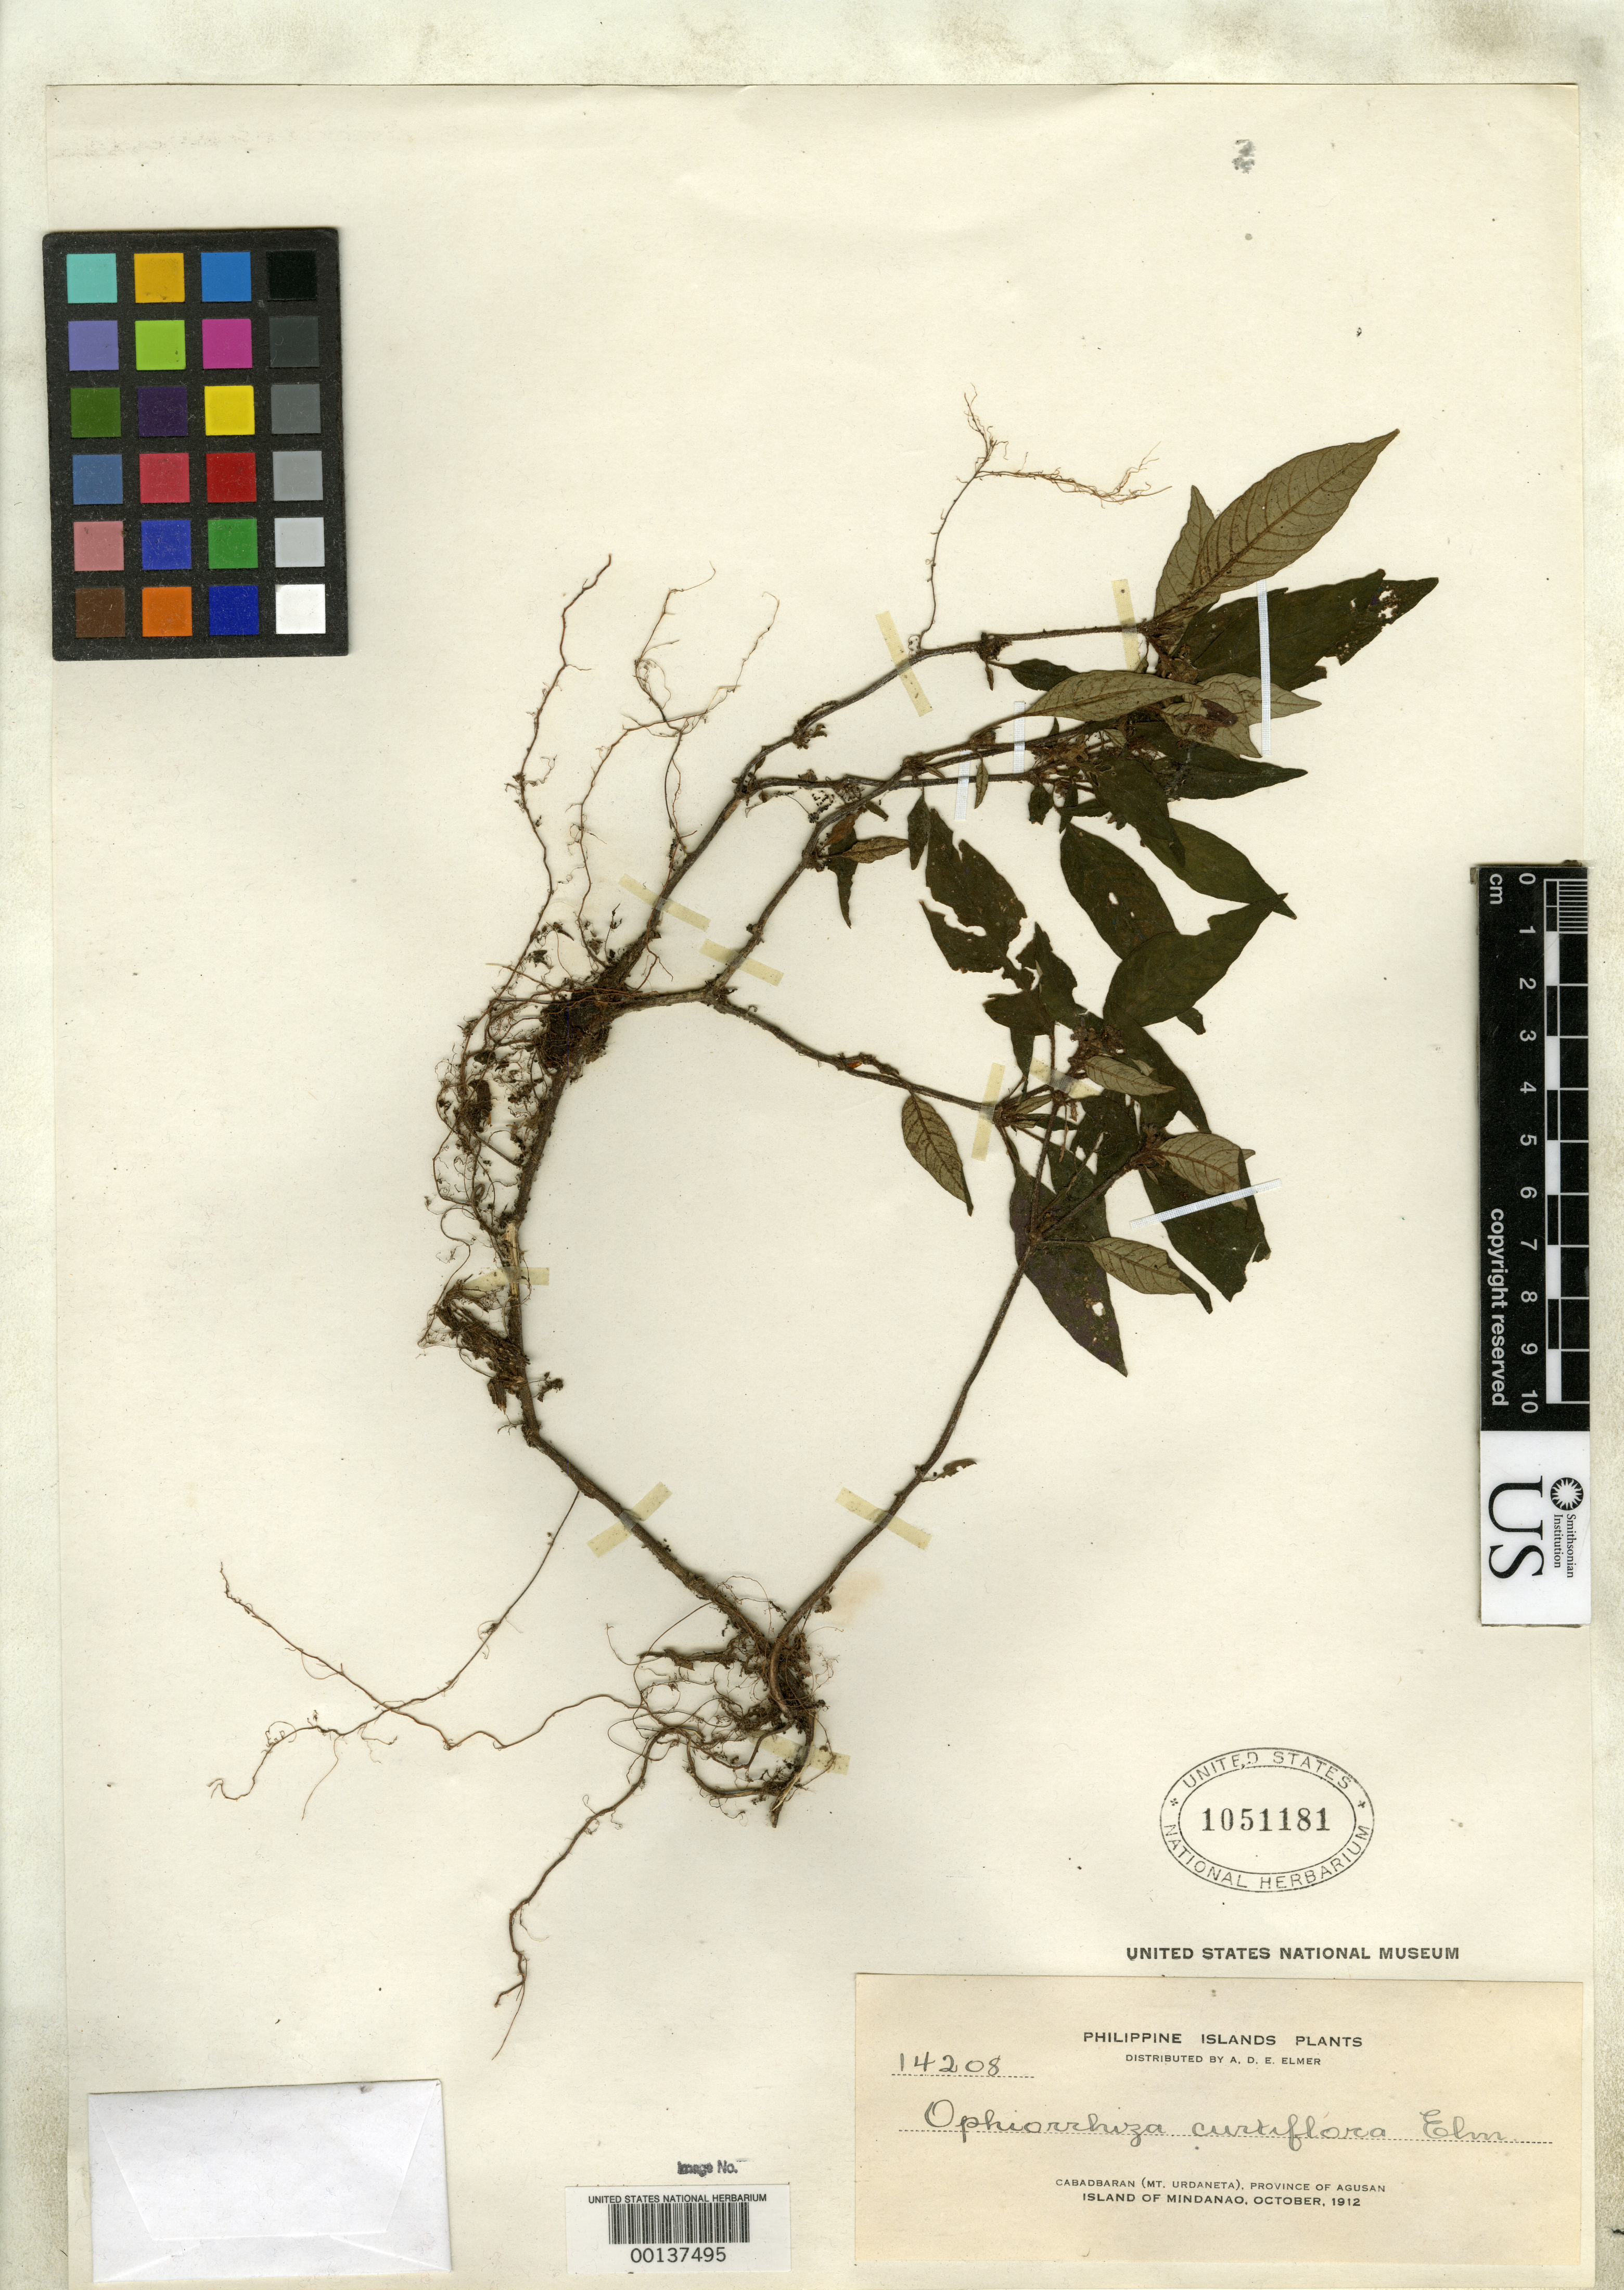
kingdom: Plantae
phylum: Tracheophyta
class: Magnoliopsida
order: Gentianales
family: Rubiaceae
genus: Ophiorrhiza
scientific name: Ophiorrhiza curtiflora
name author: Elmer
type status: Isotype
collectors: A. D. E. Elmer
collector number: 14208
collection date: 1912-10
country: Philippines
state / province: Caraga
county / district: Agusan del Norte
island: Mindanao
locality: Cabadbaran (Mt. Urdaneta), Province of Agusan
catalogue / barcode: US 1051181